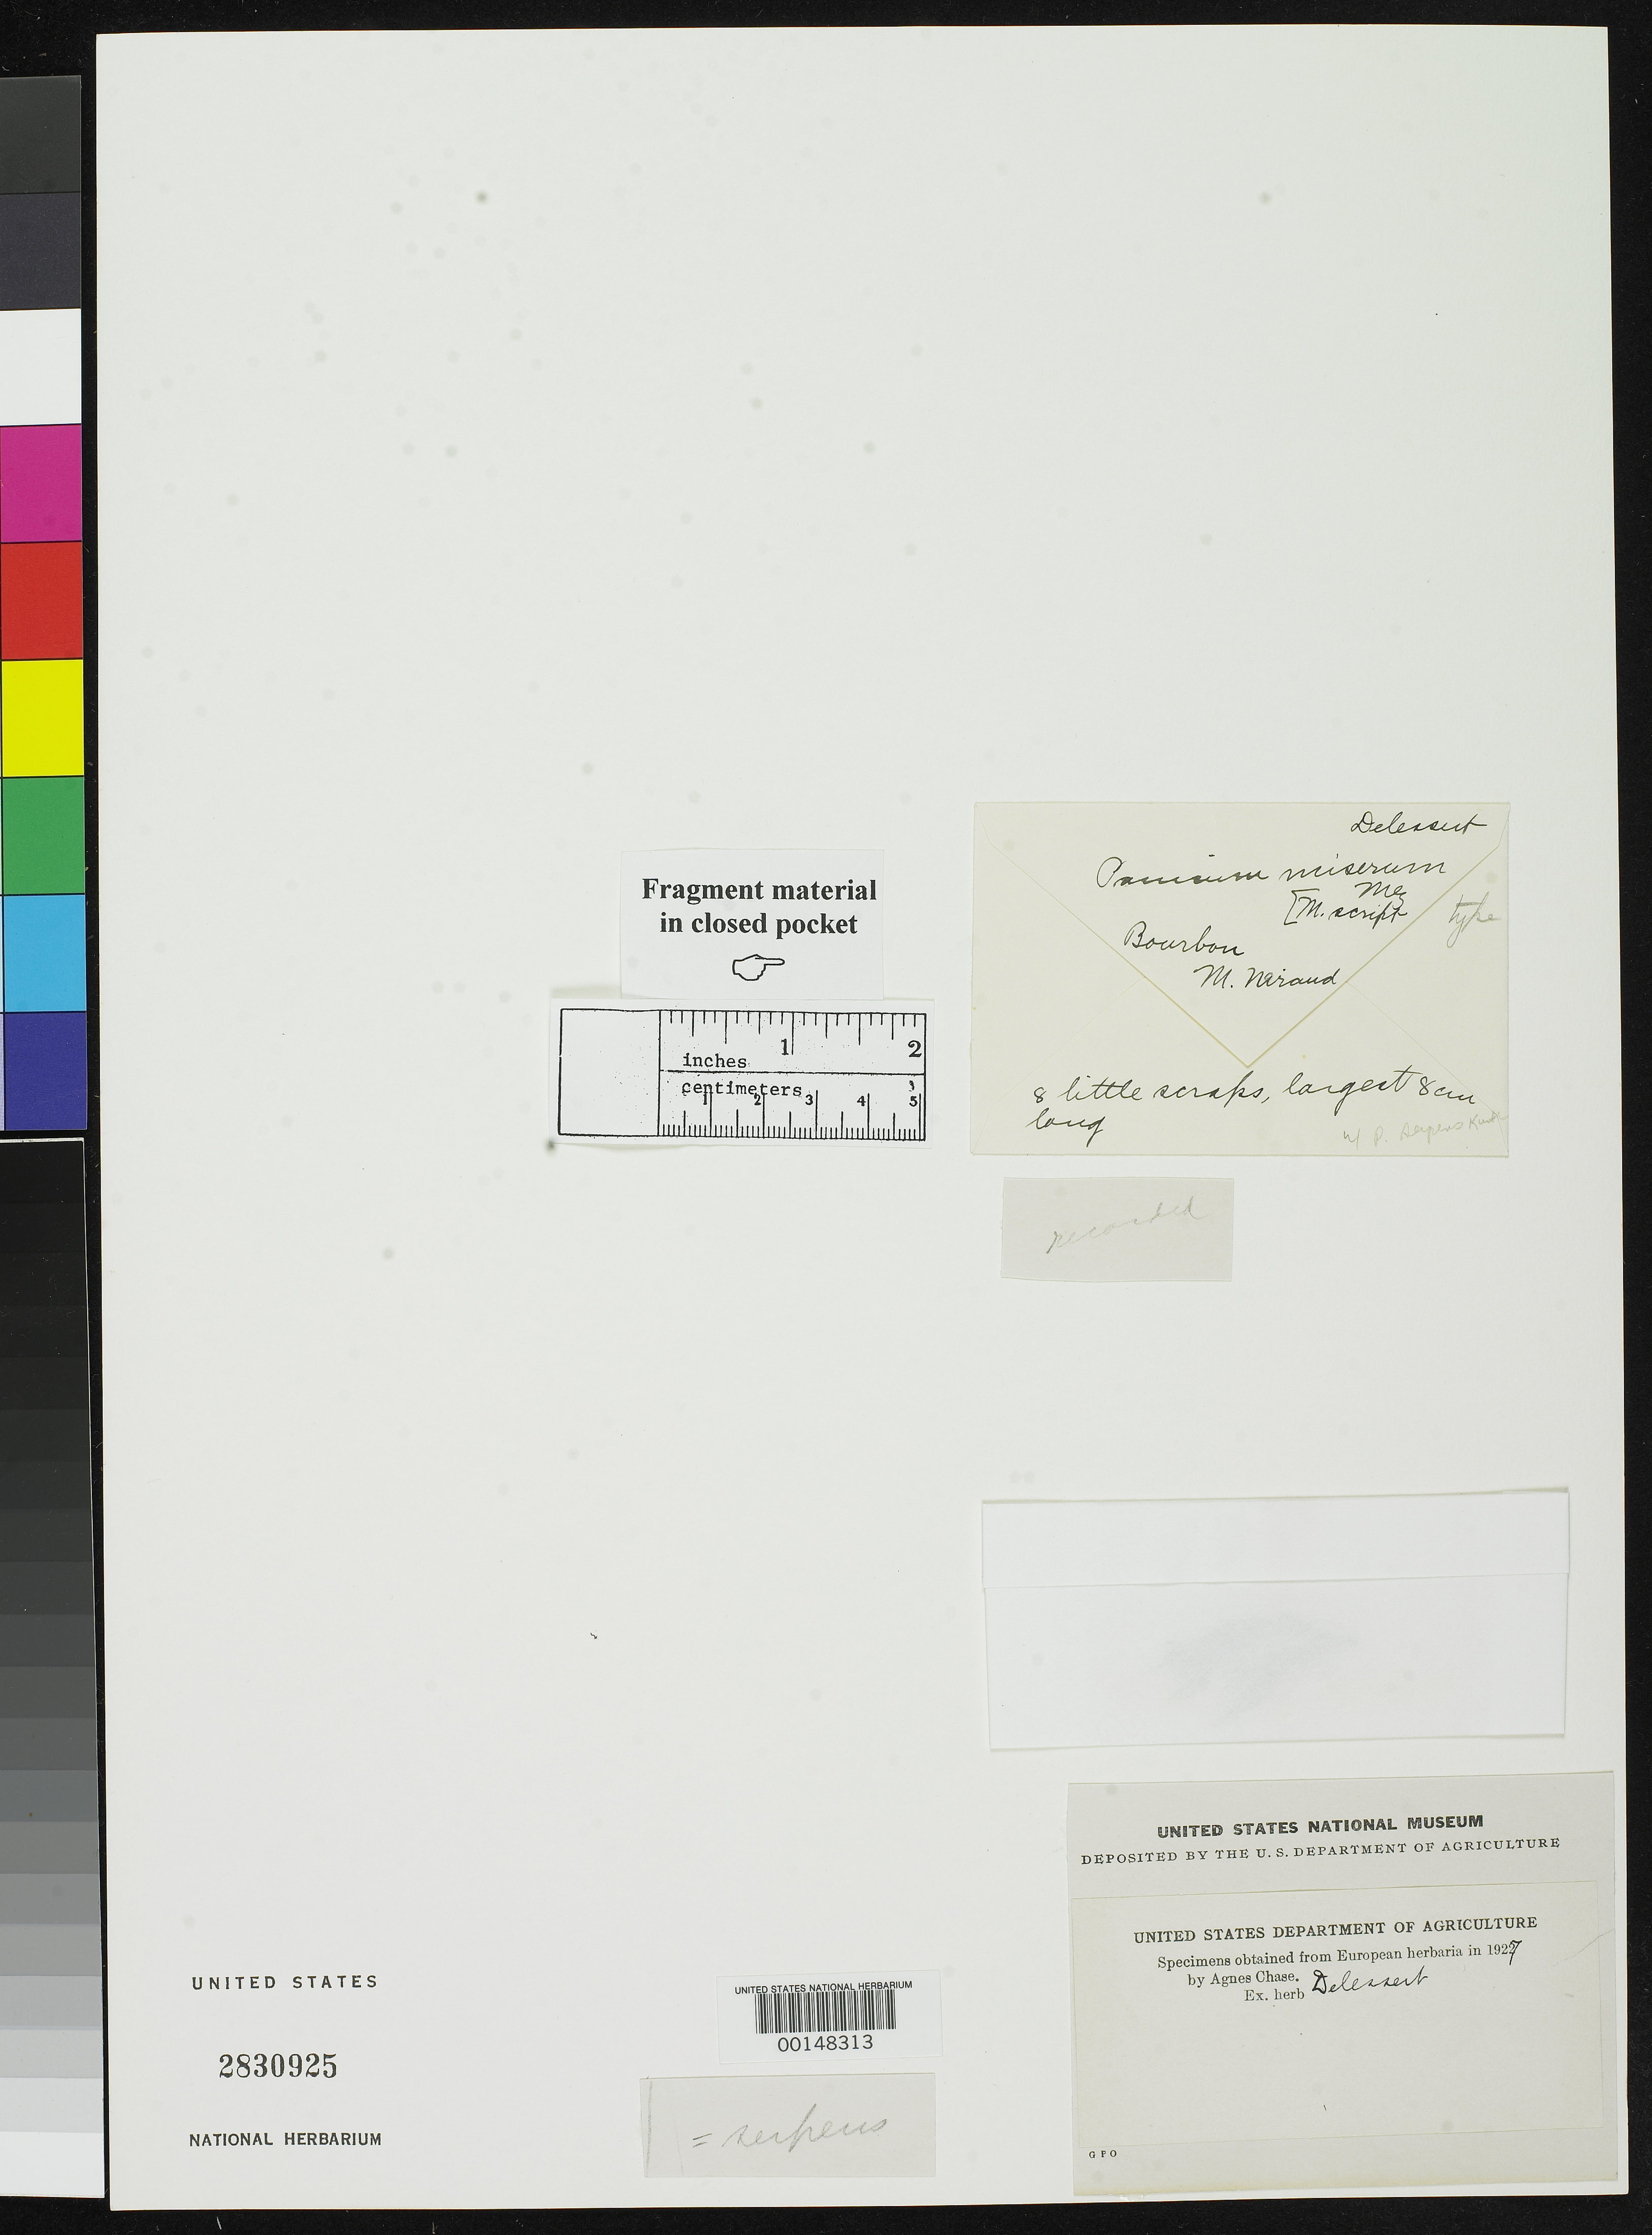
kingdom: Plantae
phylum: Tracheophyta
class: Liliopsida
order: Poales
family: Poaceae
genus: Panicum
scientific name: Panicum miserum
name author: Mez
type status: Type Fragment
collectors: M. Neraud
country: Réunion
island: Réunion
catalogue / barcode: US 2830925